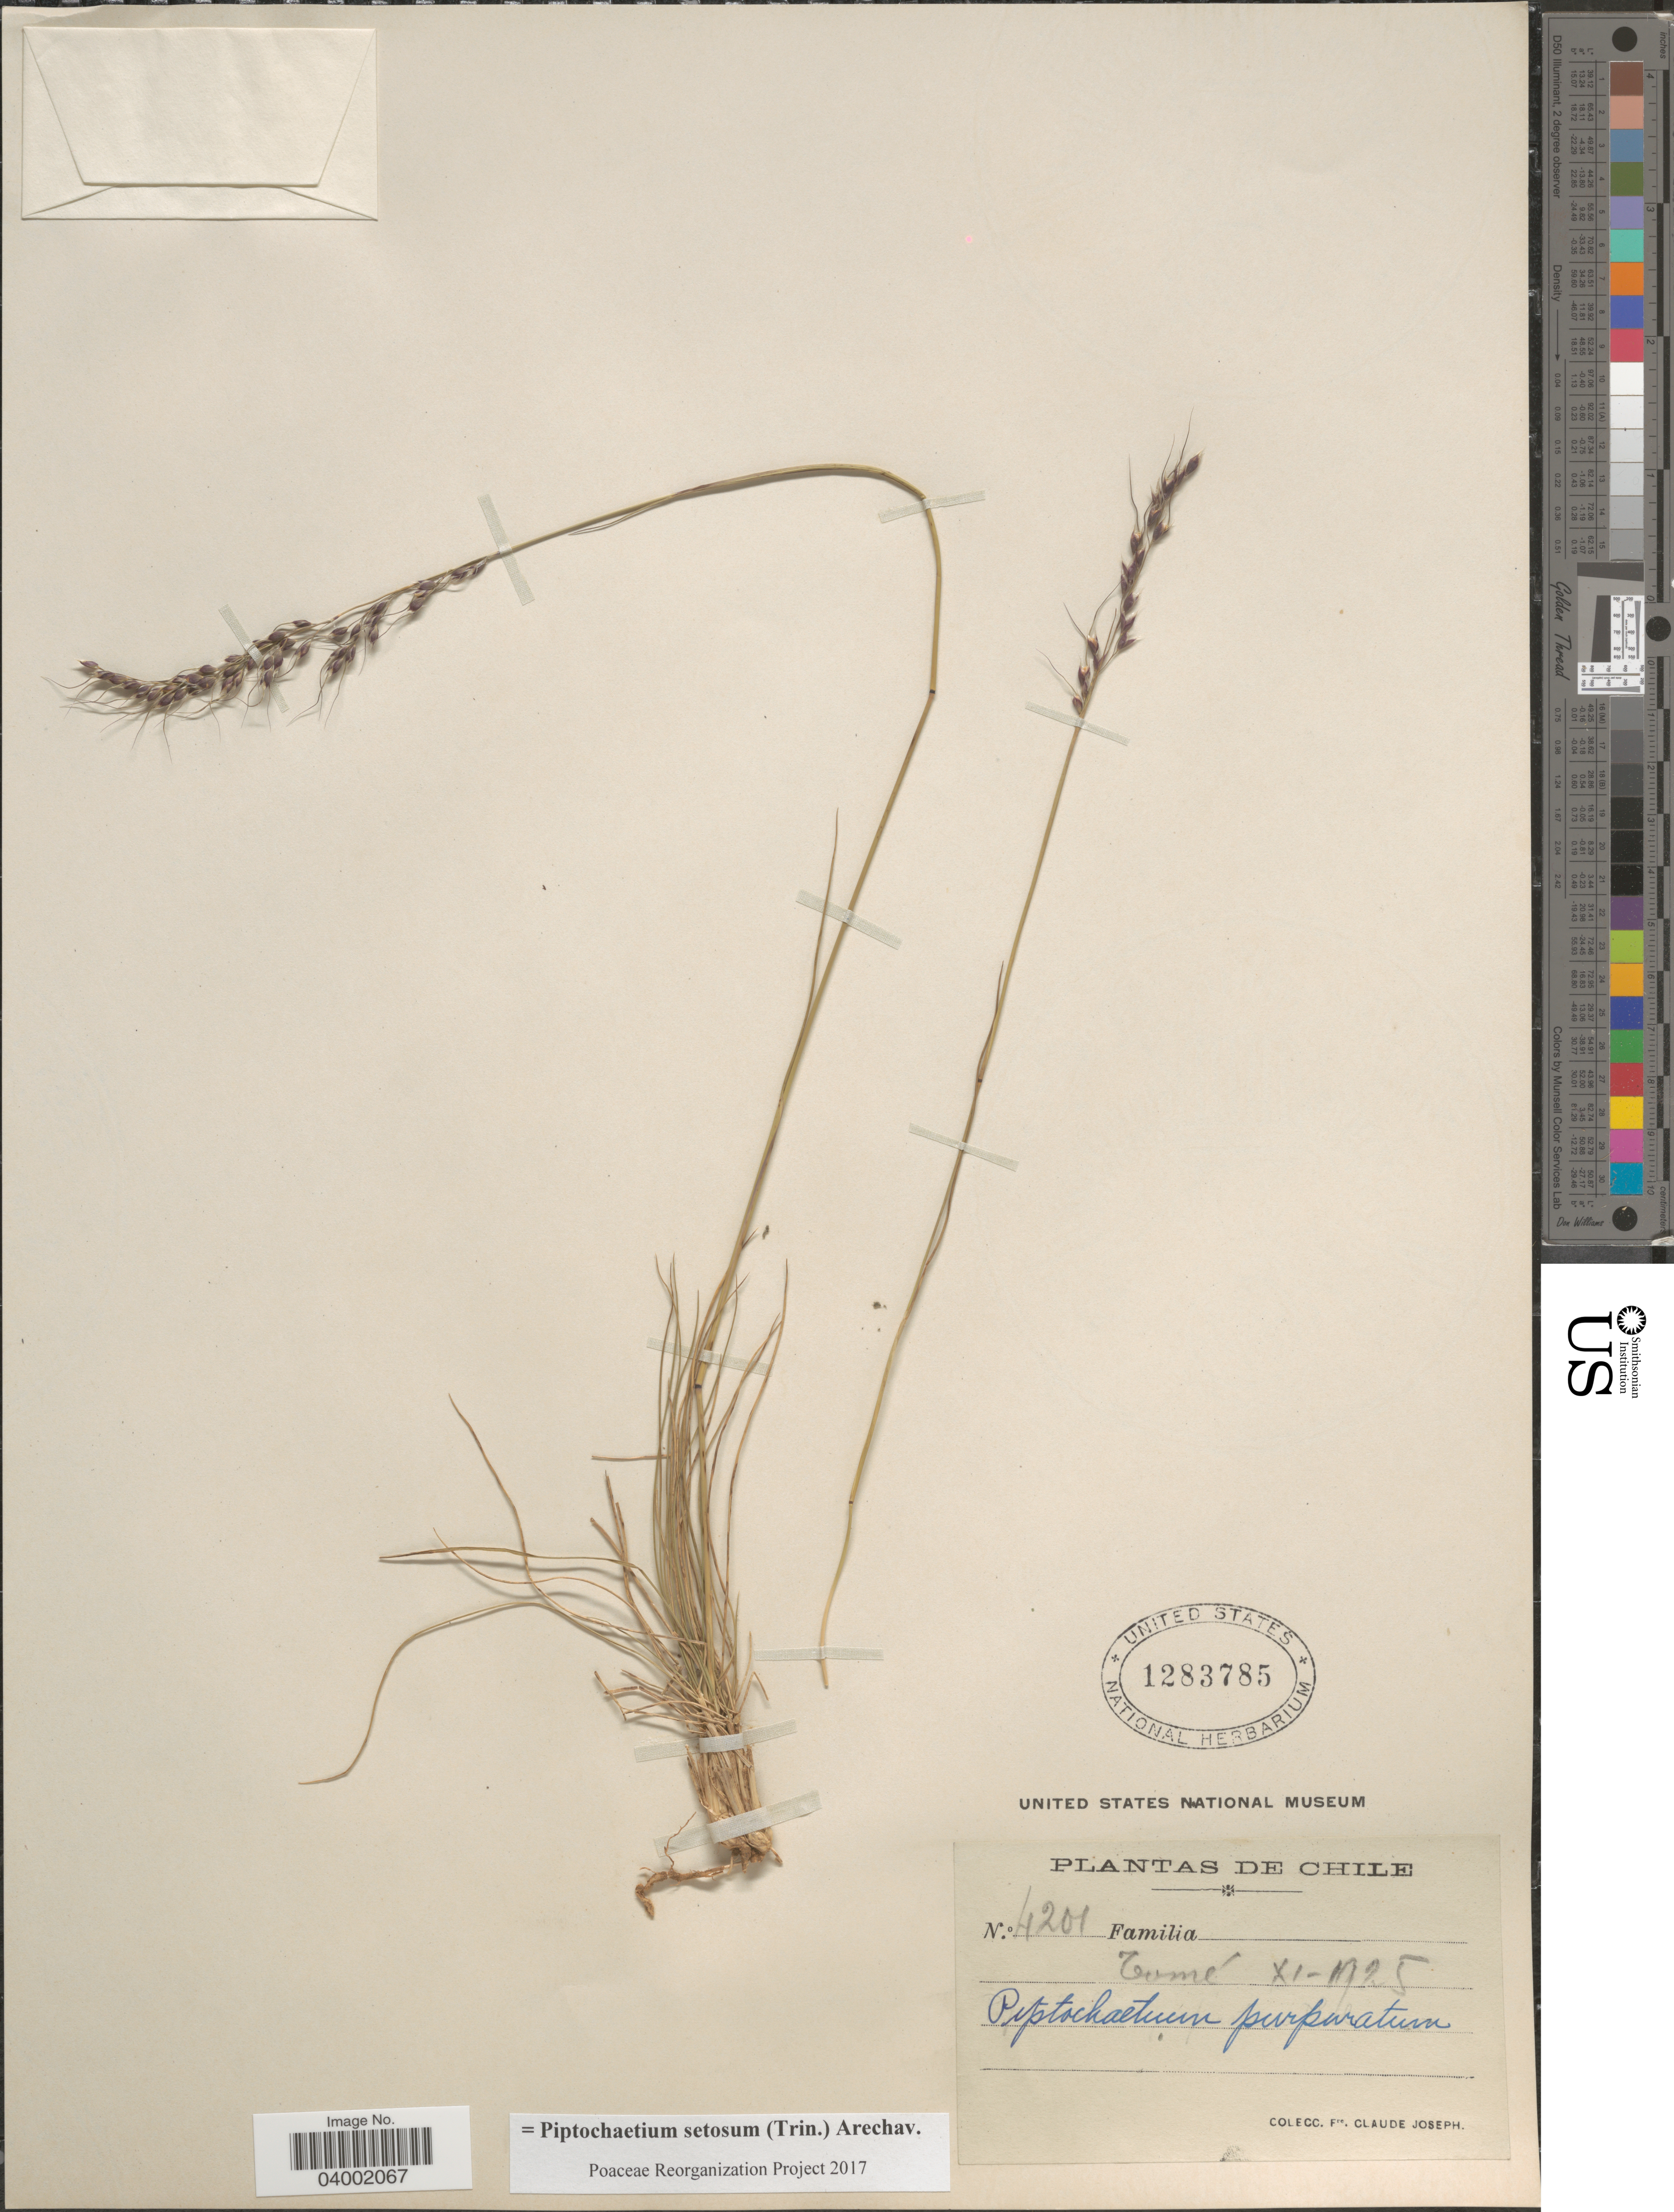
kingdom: Plantae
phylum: Tracheophyta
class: Liliopsida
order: Poales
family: Poaceae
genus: Piptochaetium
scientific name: Piptochaetium setosum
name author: (Trin.) Arechav.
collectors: Bro. Claude-Joseph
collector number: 4201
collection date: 1925-11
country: Chile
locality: Tomé.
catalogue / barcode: US 1283785